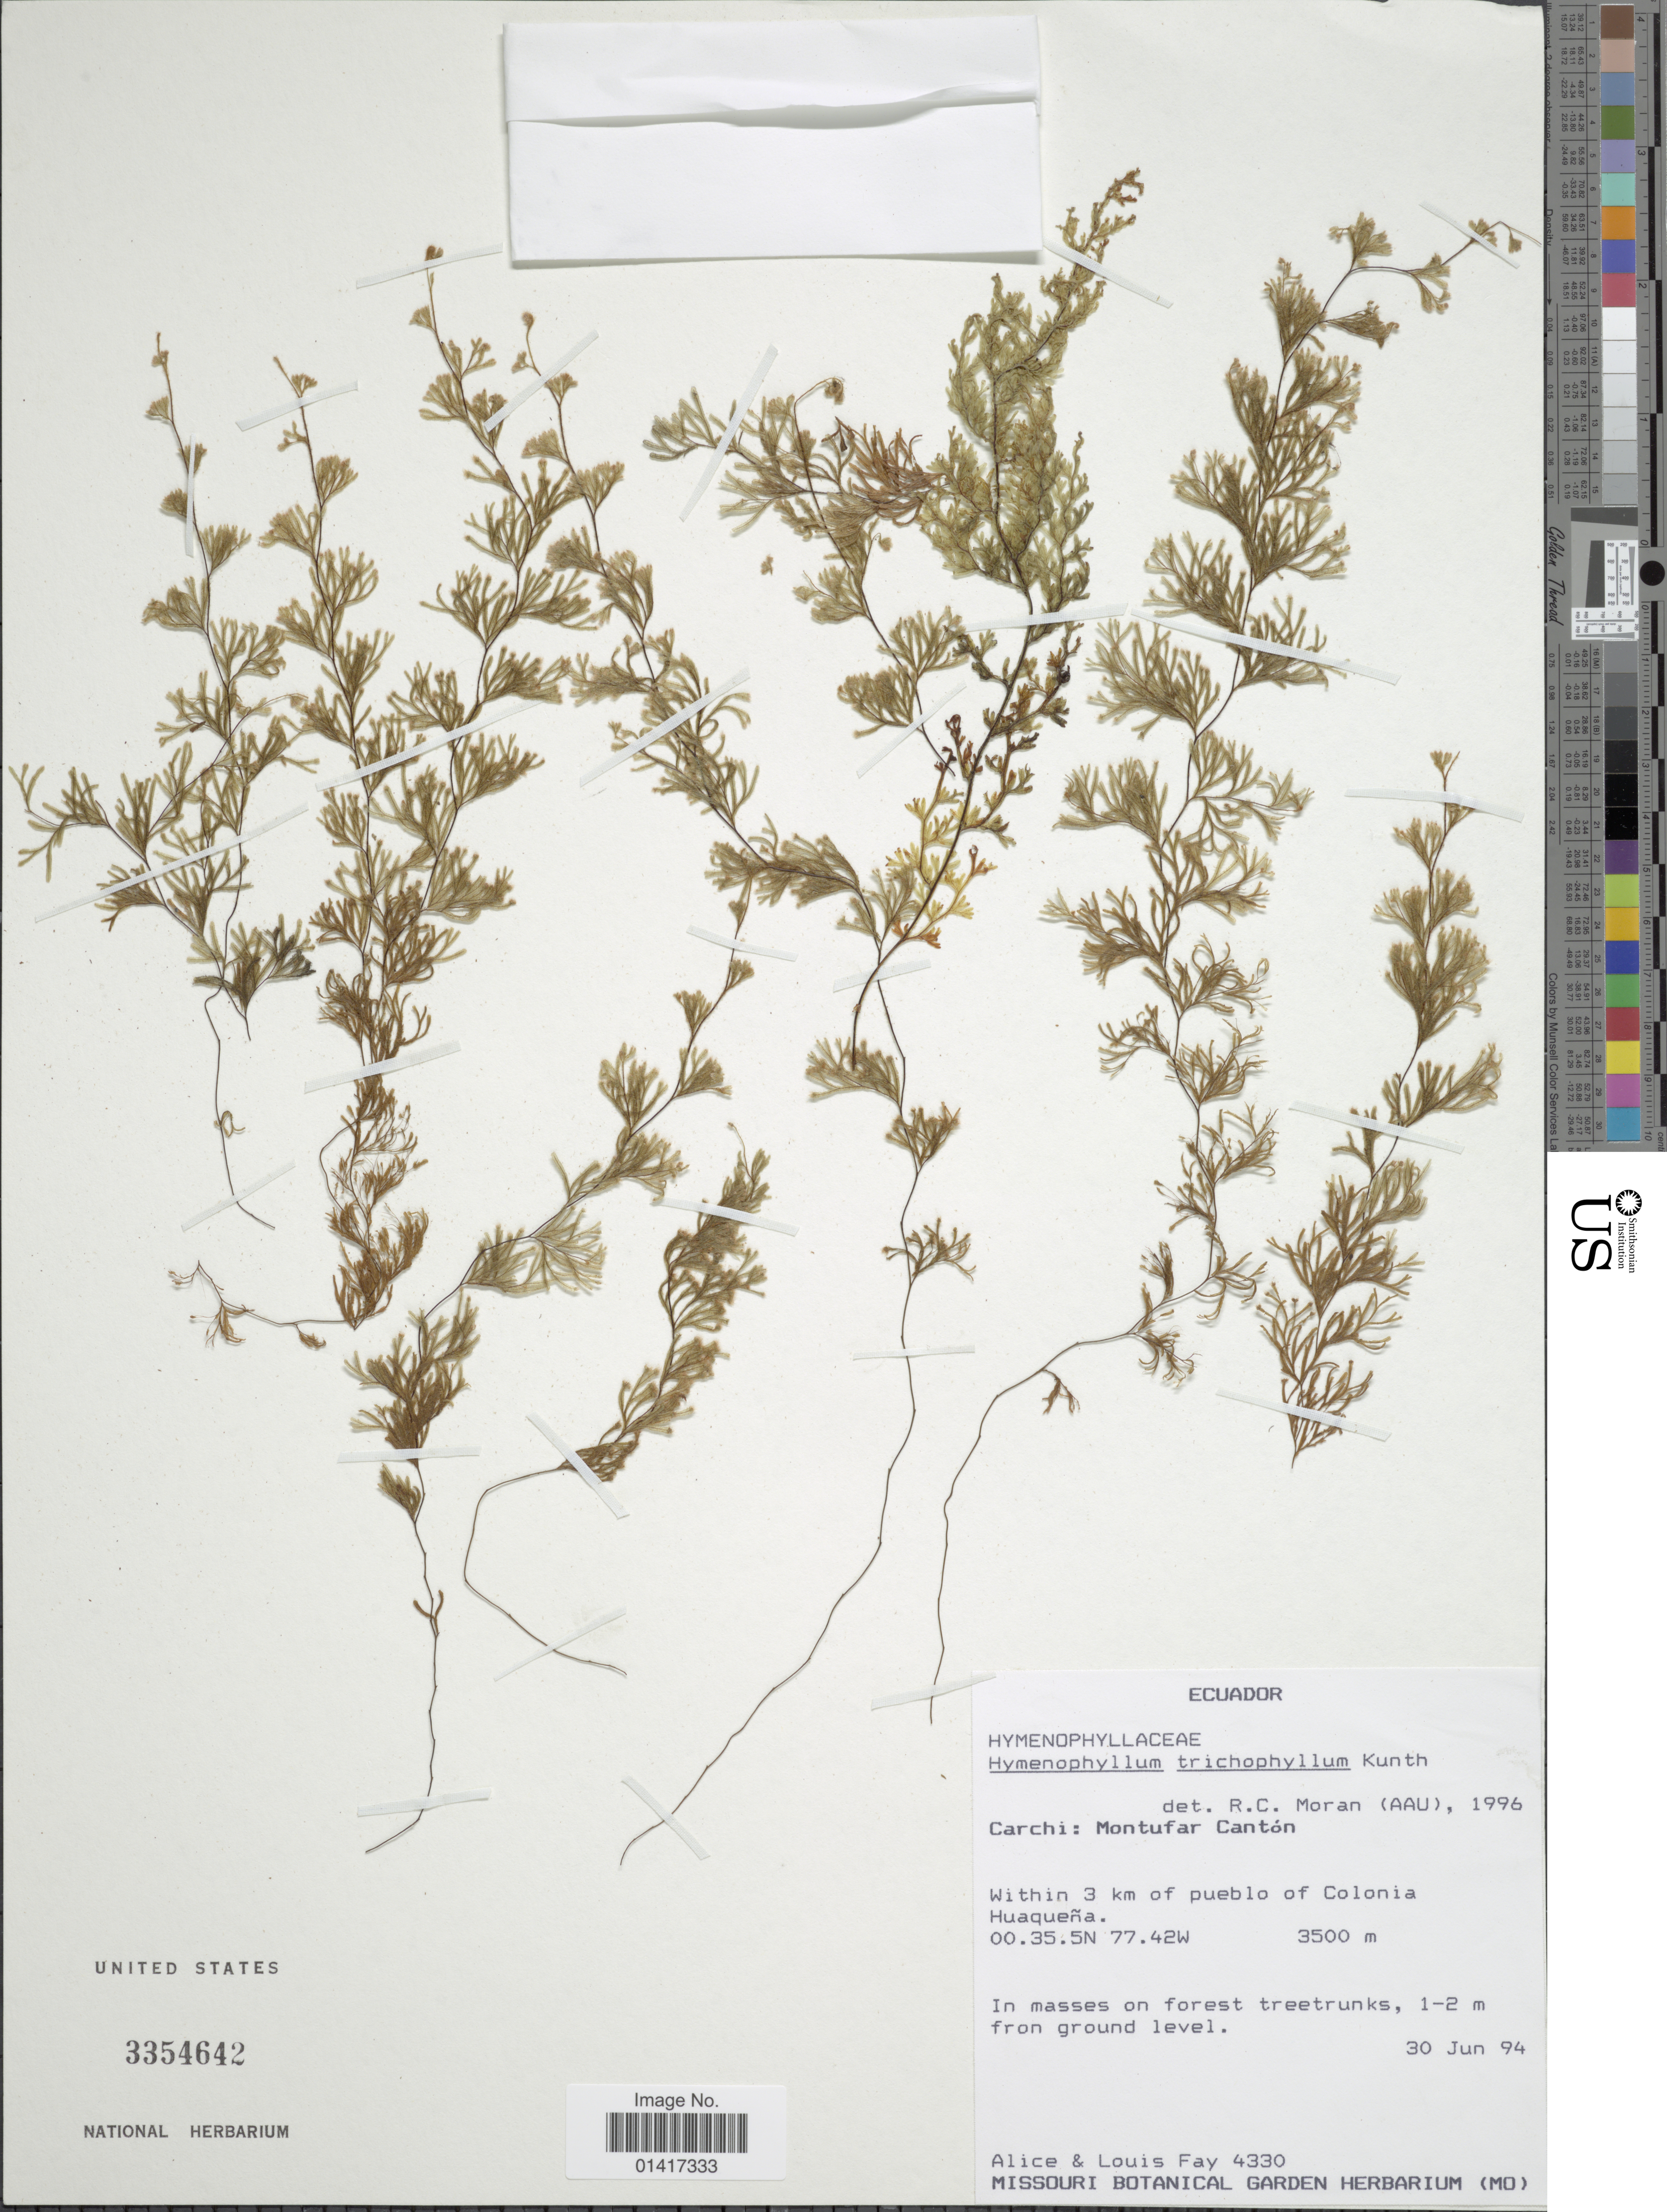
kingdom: Plantae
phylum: Tracheophyta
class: Polypodiopsida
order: Hymenophyllales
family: Hymenophyllaceae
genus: Hymenophyllum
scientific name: Hymenophyllum trichophyllum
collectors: A. Fay & L. Fay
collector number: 4330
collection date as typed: Transcribed d/m/y: 30/6/94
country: Ecuador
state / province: Carchi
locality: Montufar Canton, Within 3 km of pueblo of Colonia Huaquena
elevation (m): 3500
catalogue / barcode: US 3354642